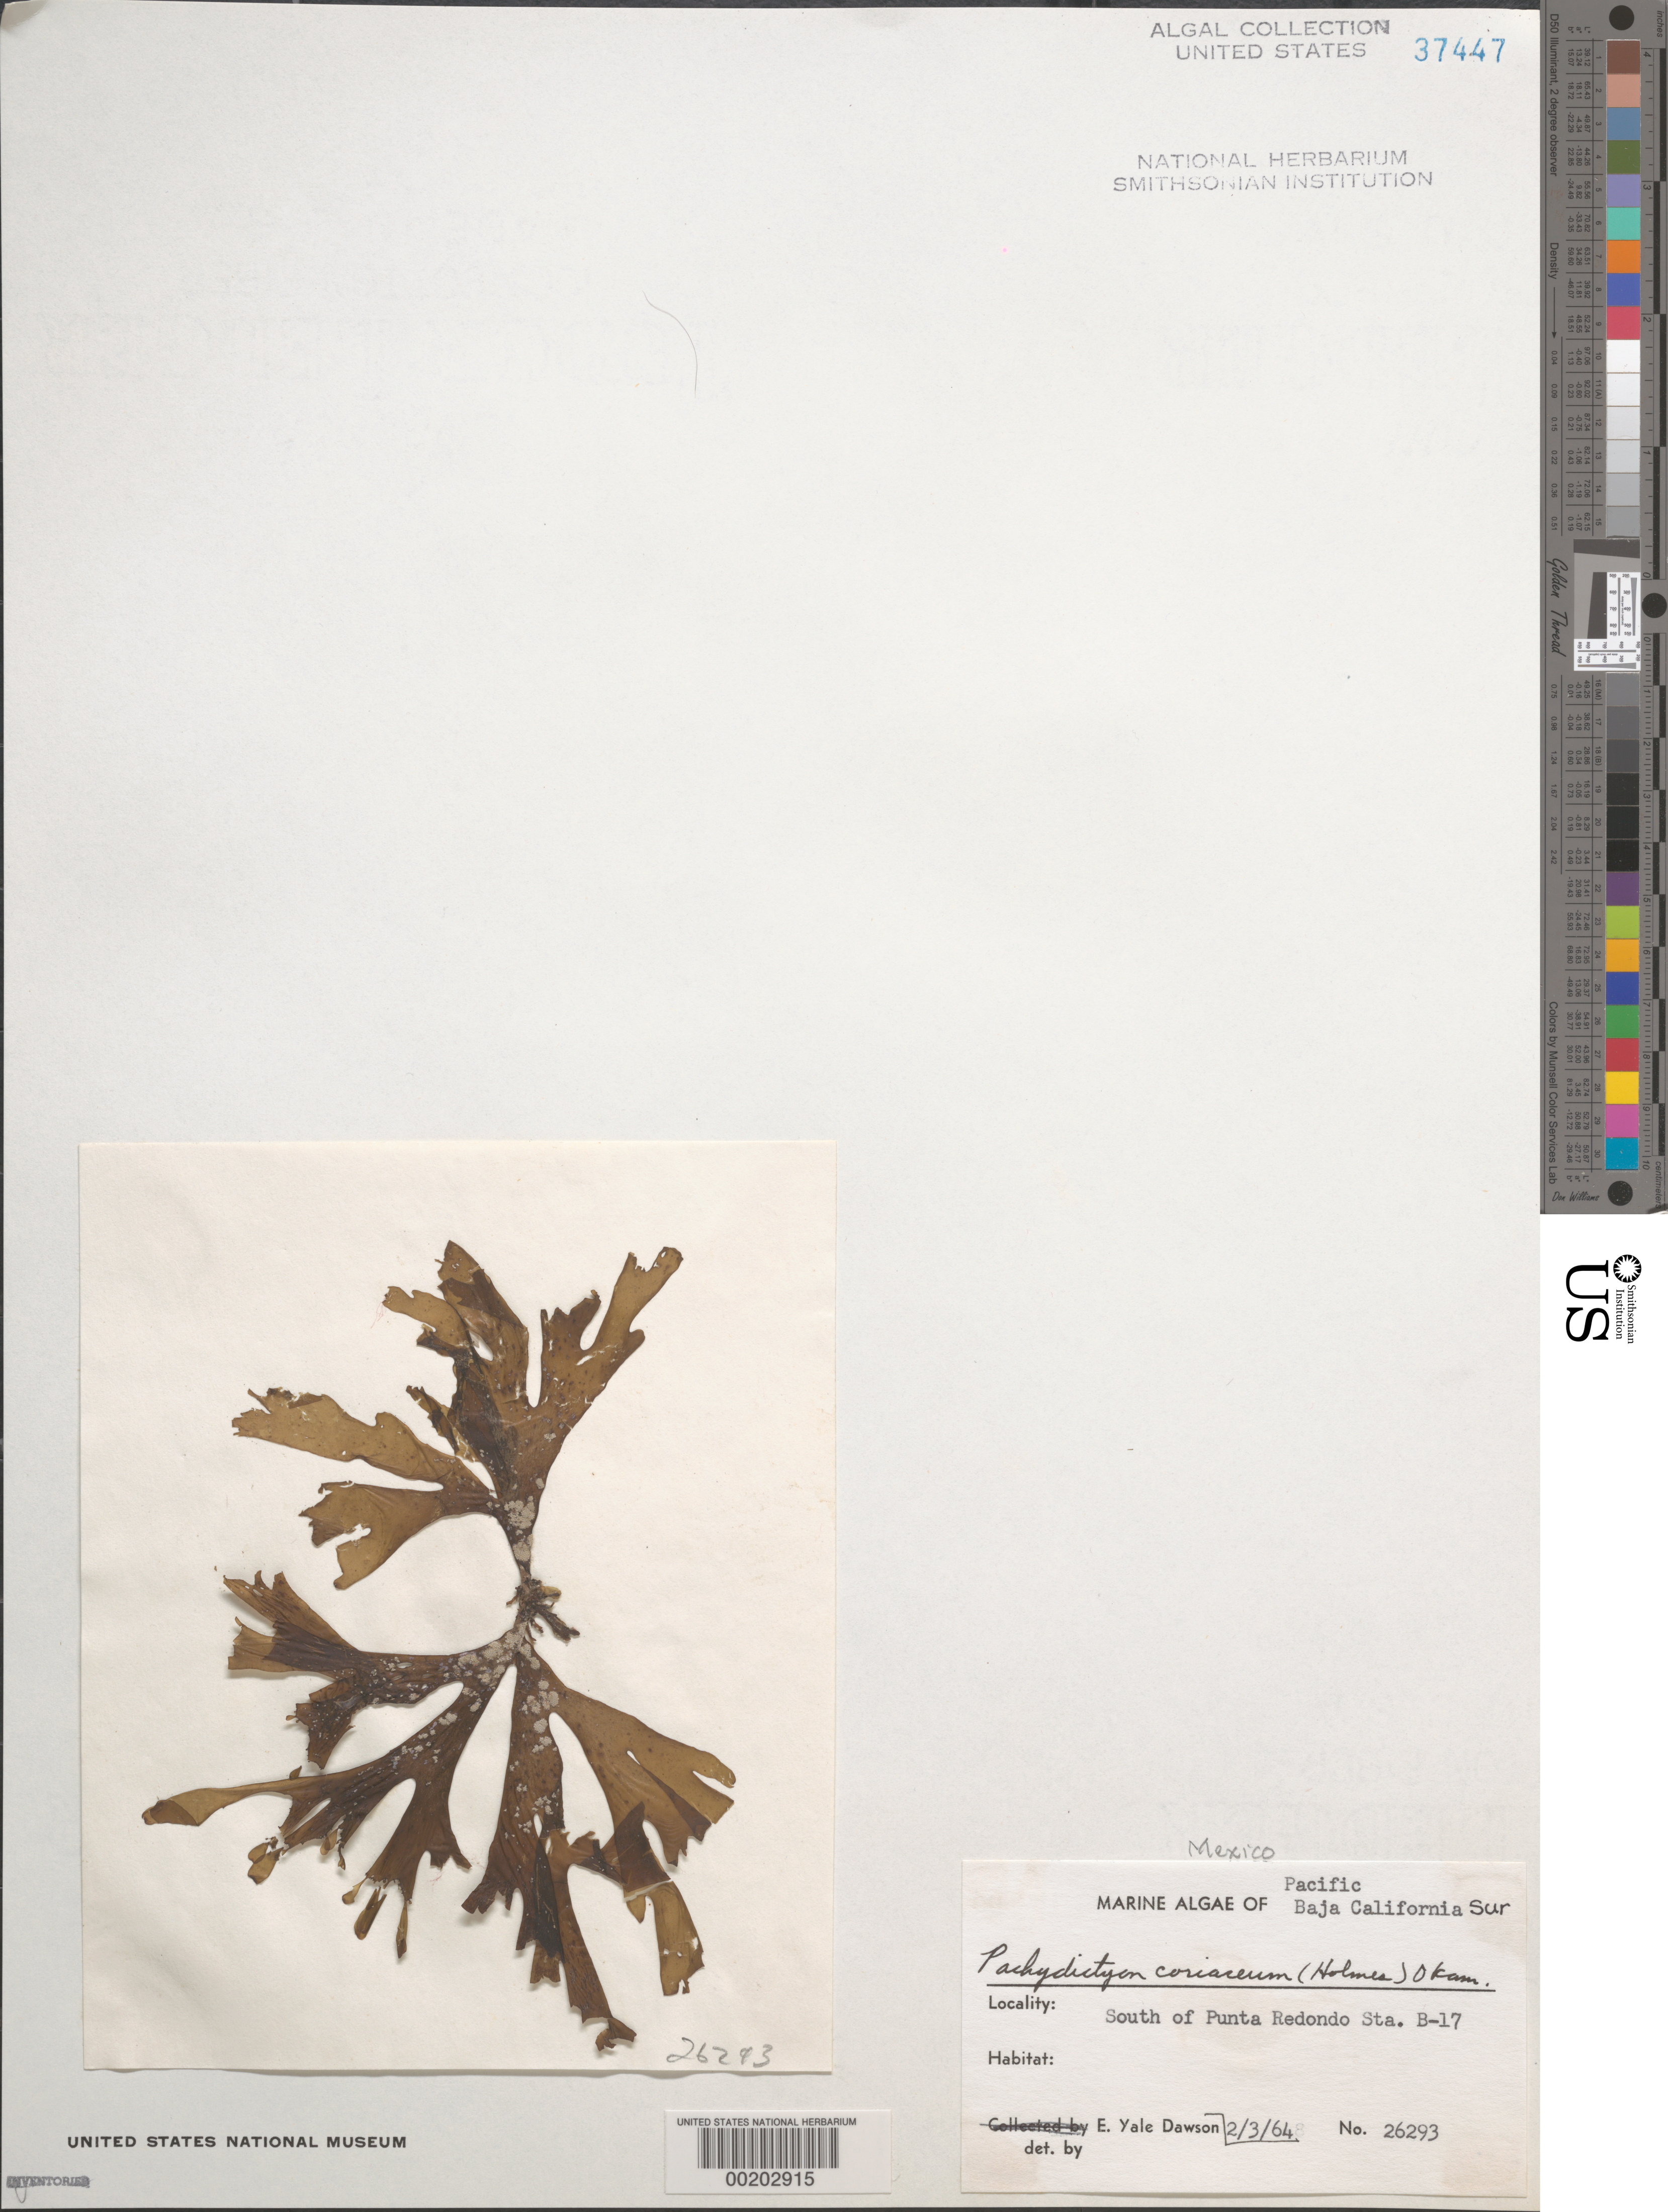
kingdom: Chromista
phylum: Ochrophyta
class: Phaeophyceae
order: Dictyotales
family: Dictyotaceae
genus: Pachydictyon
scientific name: Pachydictyon coriaceum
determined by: Dawson, E. Y.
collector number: EYD 26293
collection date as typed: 03 Feb 1964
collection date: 1964-02-03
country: Mexico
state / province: Baja California Sur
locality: South of Punta Redondo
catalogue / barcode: US 37447